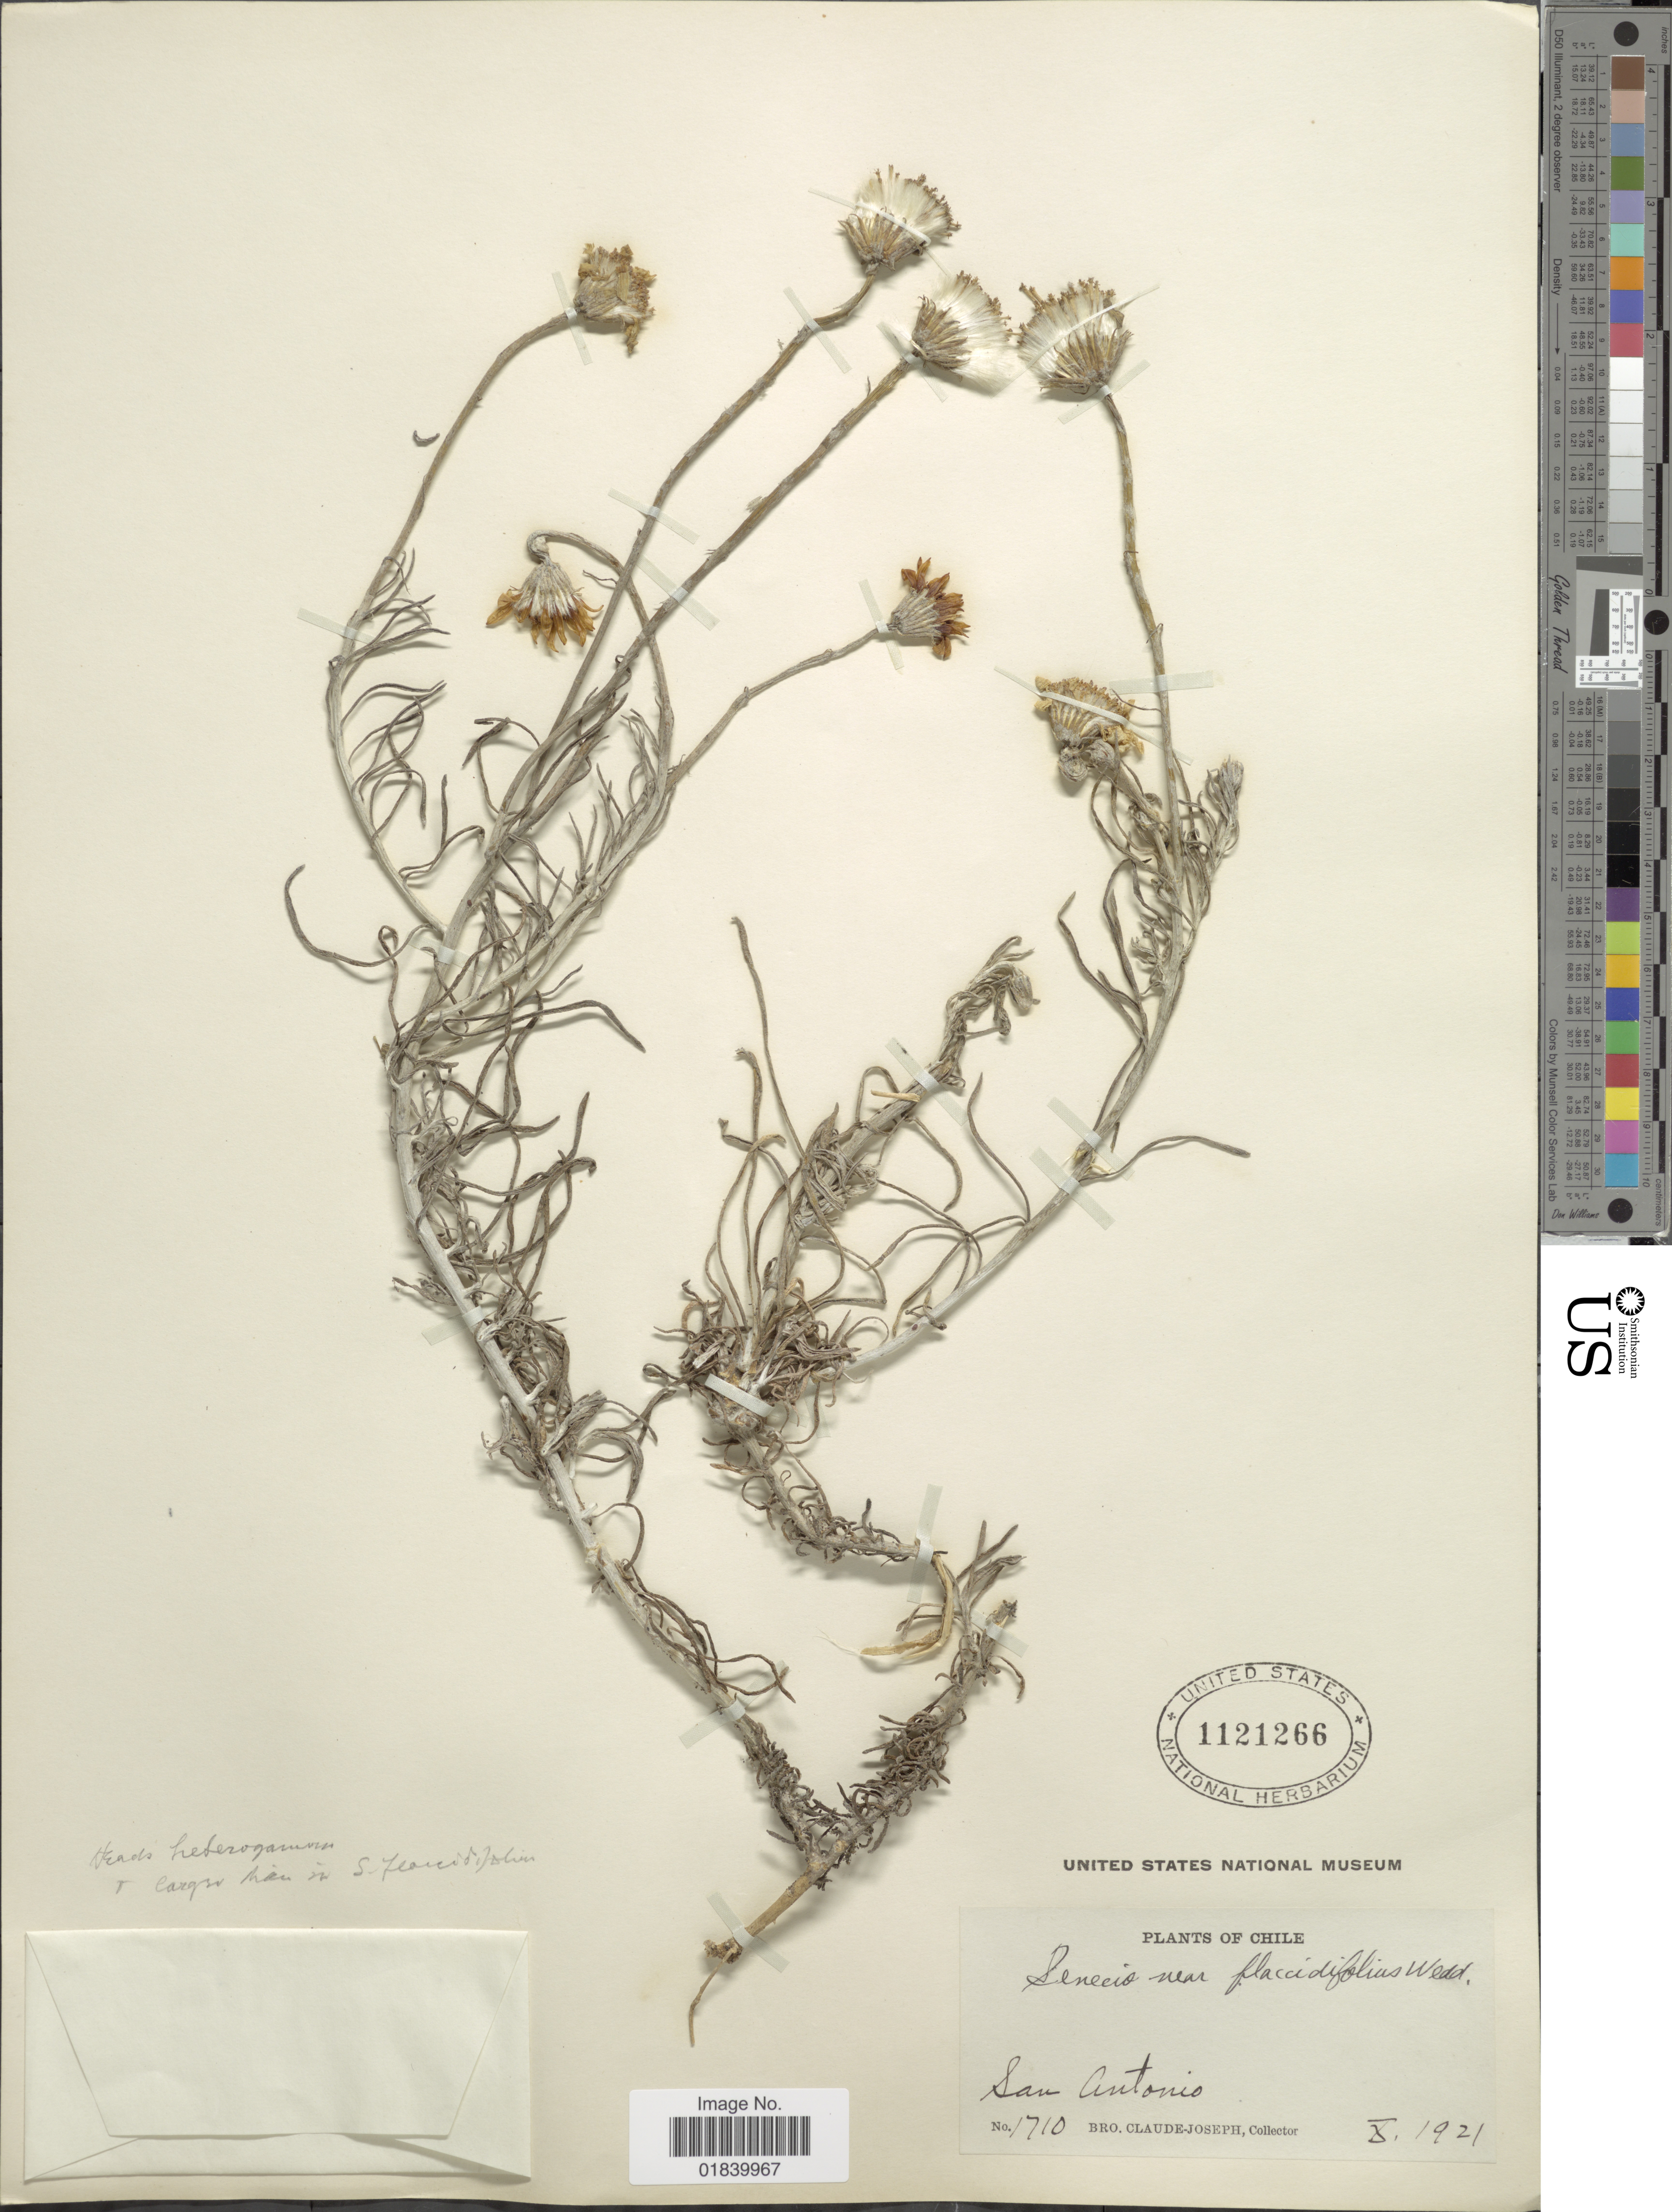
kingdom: Plantae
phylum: Tracheophyta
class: Magnoliopsida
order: Asterales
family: Asteraceae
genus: Senecio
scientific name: Senecio flaccidifolius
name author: Wedd.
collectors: Bro. Claude-Joseph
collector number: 1710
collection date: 1921-10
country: Chile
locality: San Antonio. Chile.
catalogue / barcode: US 1121266